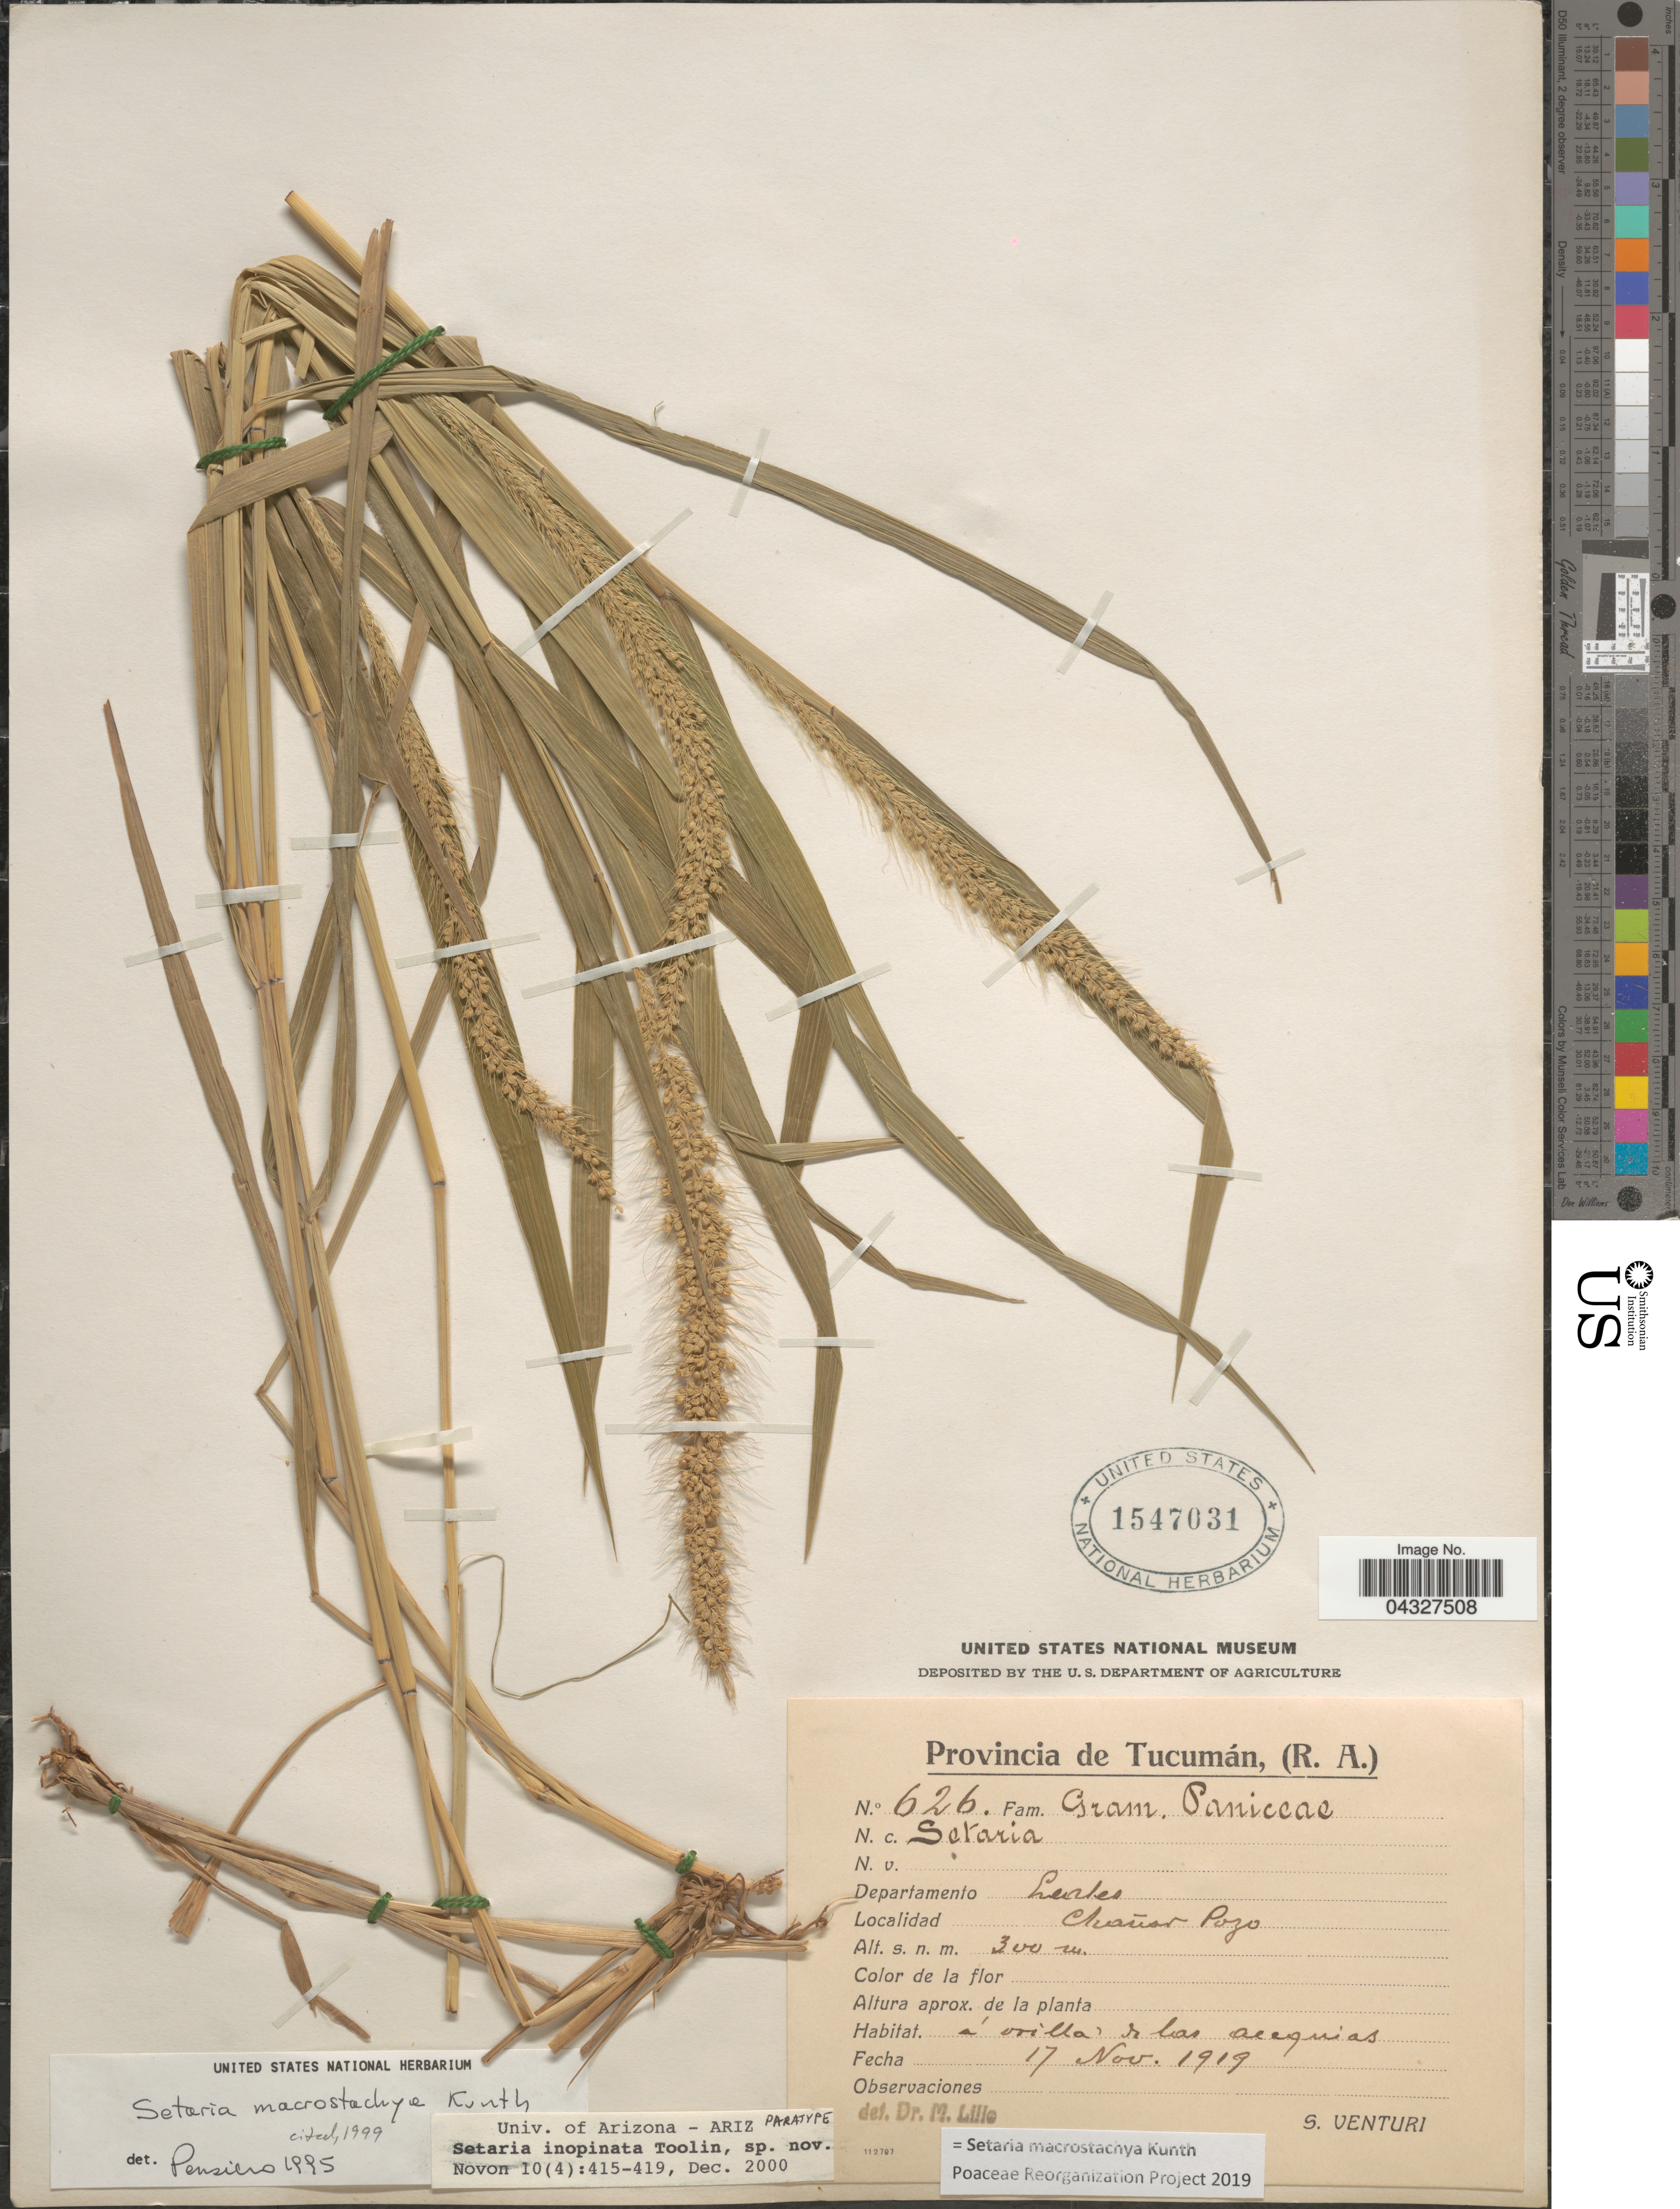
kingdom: Plantae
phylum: Tracheophyta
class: Liliopsida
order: Poales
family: Poaceae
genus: Setaria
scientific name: Setaria macrostachya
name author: Kunth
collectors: S. Venturi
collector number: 626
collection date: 1919-11-17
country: Argentina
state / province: Tucuman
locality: Departamento Leales. Chañar Pozo.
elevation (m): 300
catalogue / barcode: US 1547031